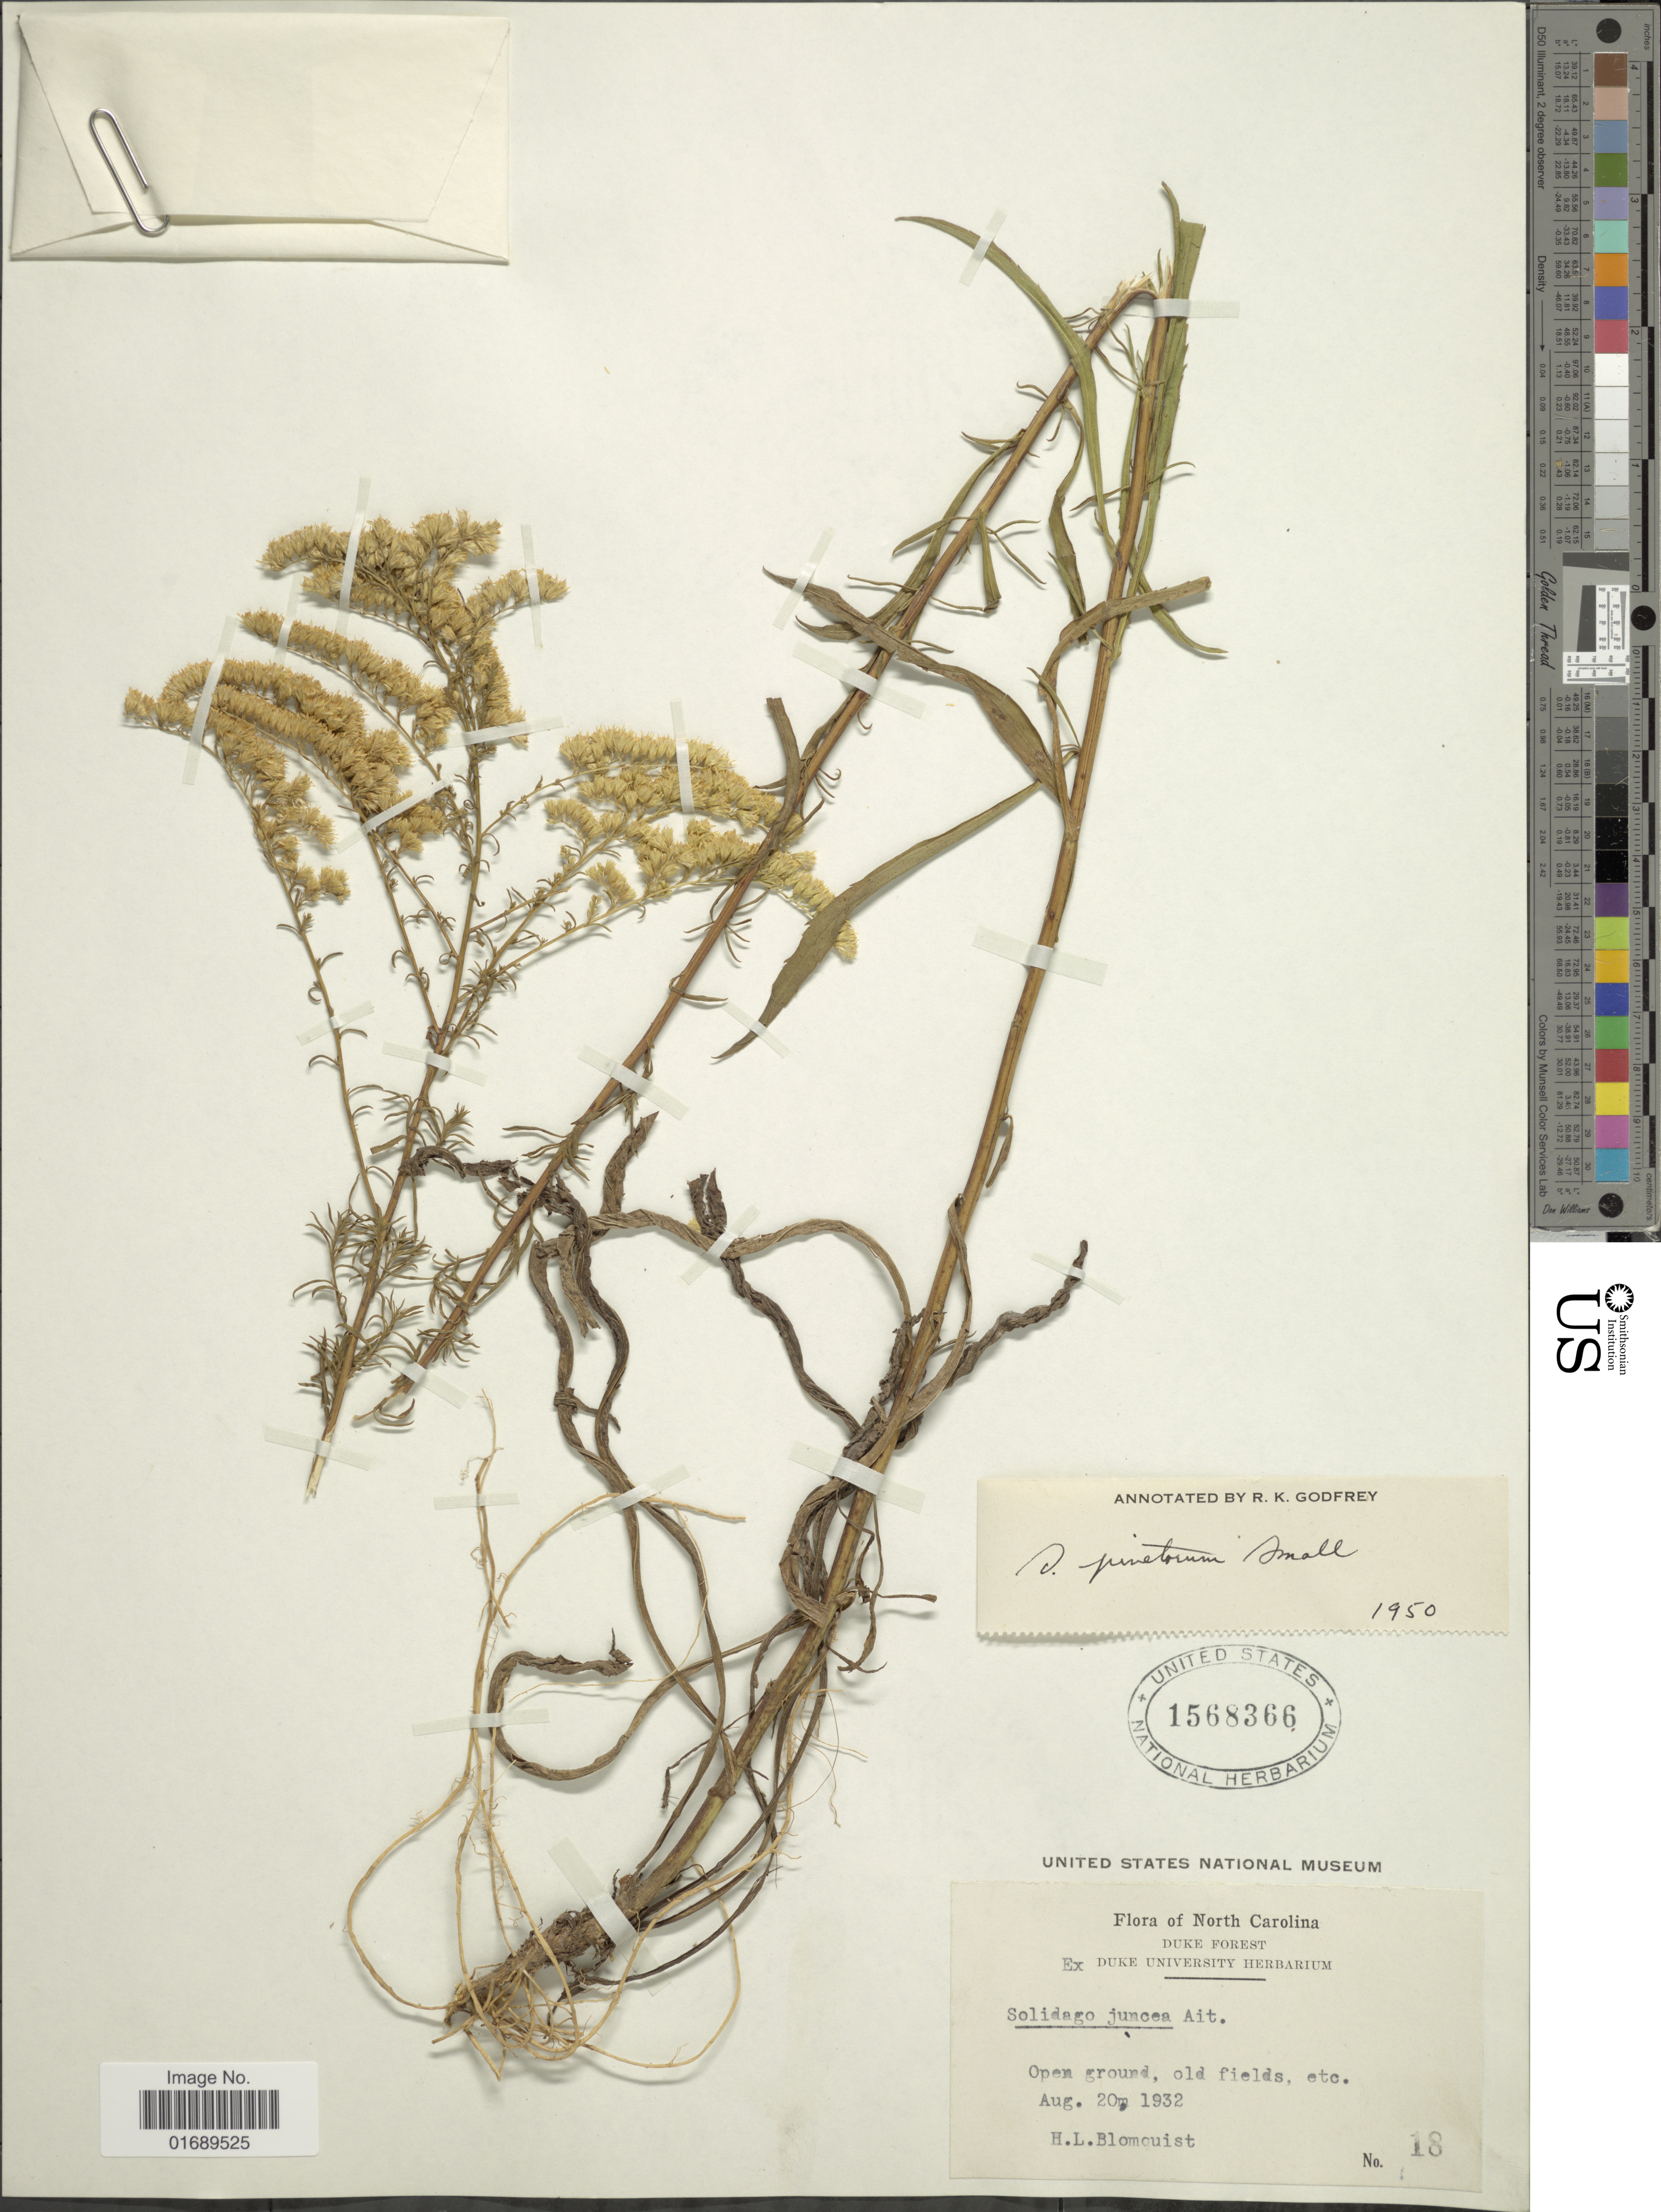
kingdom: Plantae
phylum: Tracheophyta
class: Magnoliopsida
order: Asterales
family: Asteraceae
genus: Solidago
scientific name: Solidago pinetorum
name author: Aiton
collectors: H. Blomquist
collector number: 18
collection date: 1932-08-20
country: United States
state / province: North Carolina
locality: Duke Forest, Open ground, old fields, etc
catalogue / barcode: US 1568366